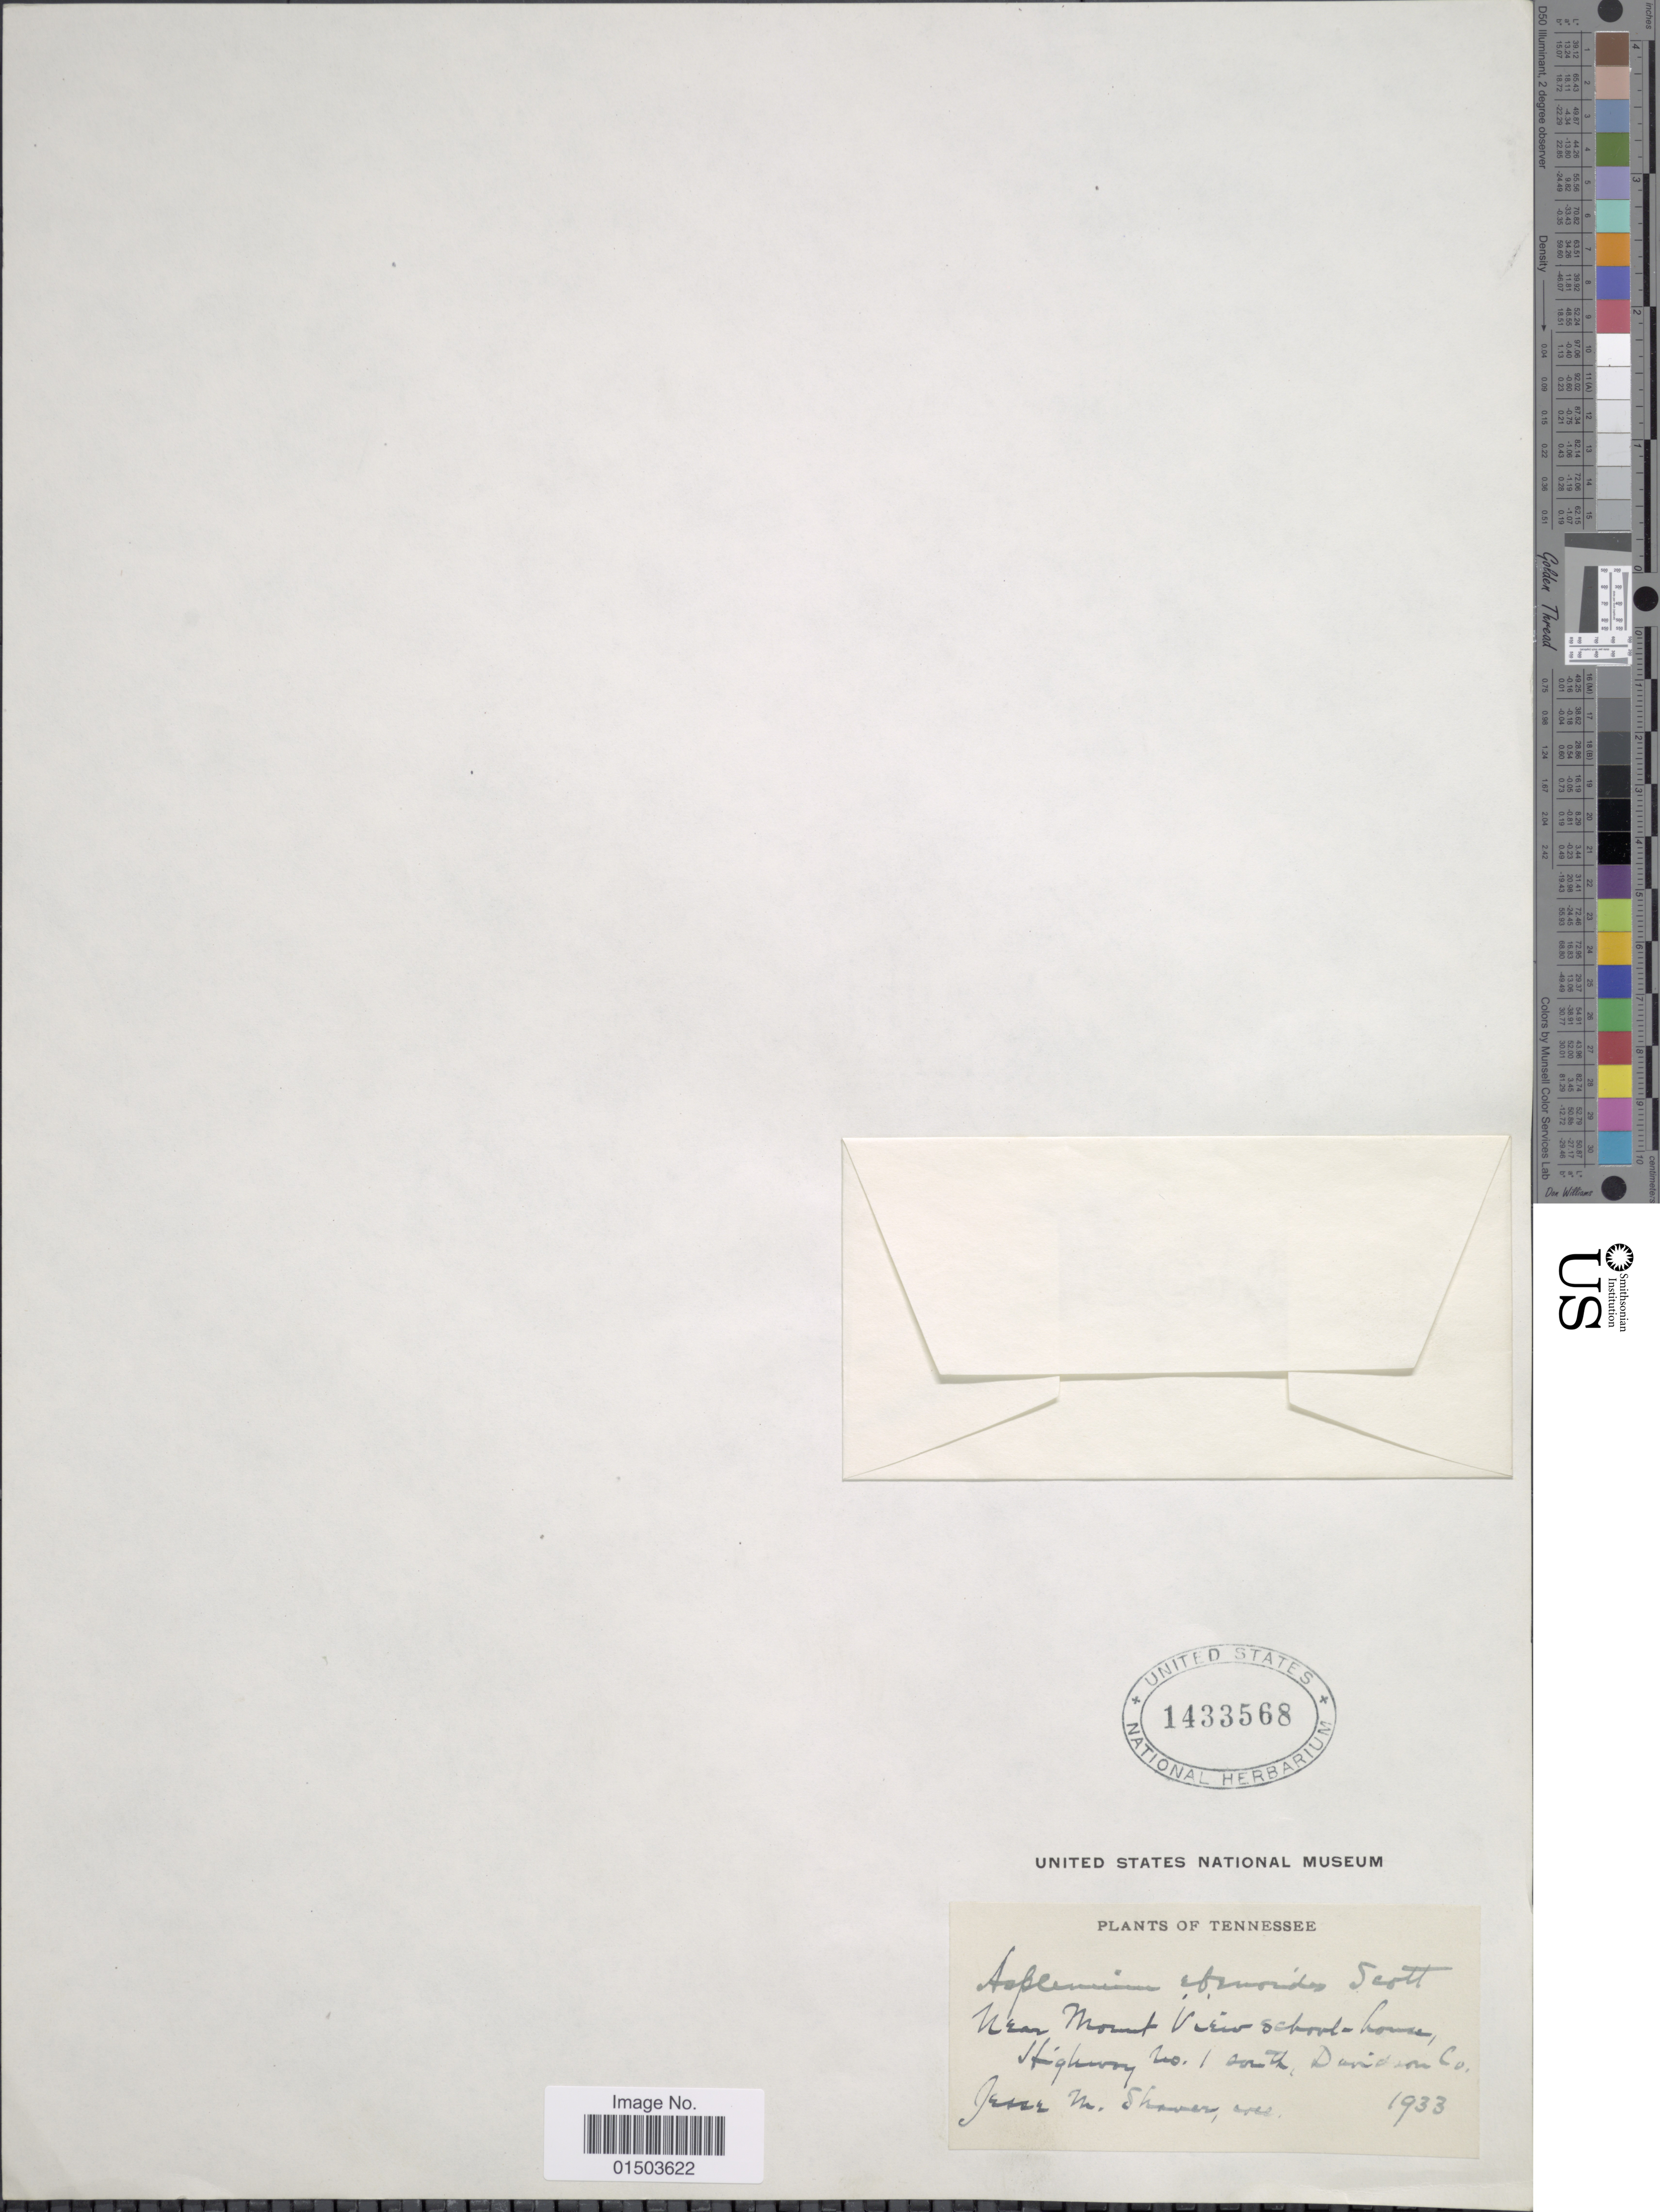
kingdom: Plantae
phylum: Tracheophyta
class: Polypodiopsida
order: Polypodiales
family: Aspleniaceae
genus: Asplenium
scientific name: Asplenium x ebenoides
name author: R.R. Scott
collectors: J. Shaver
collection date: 1933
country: United States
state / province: Tennessee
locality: Tennessee, Near Mount View school-house Highway No.1 south, Davidson Co.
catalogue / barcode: US 1433568